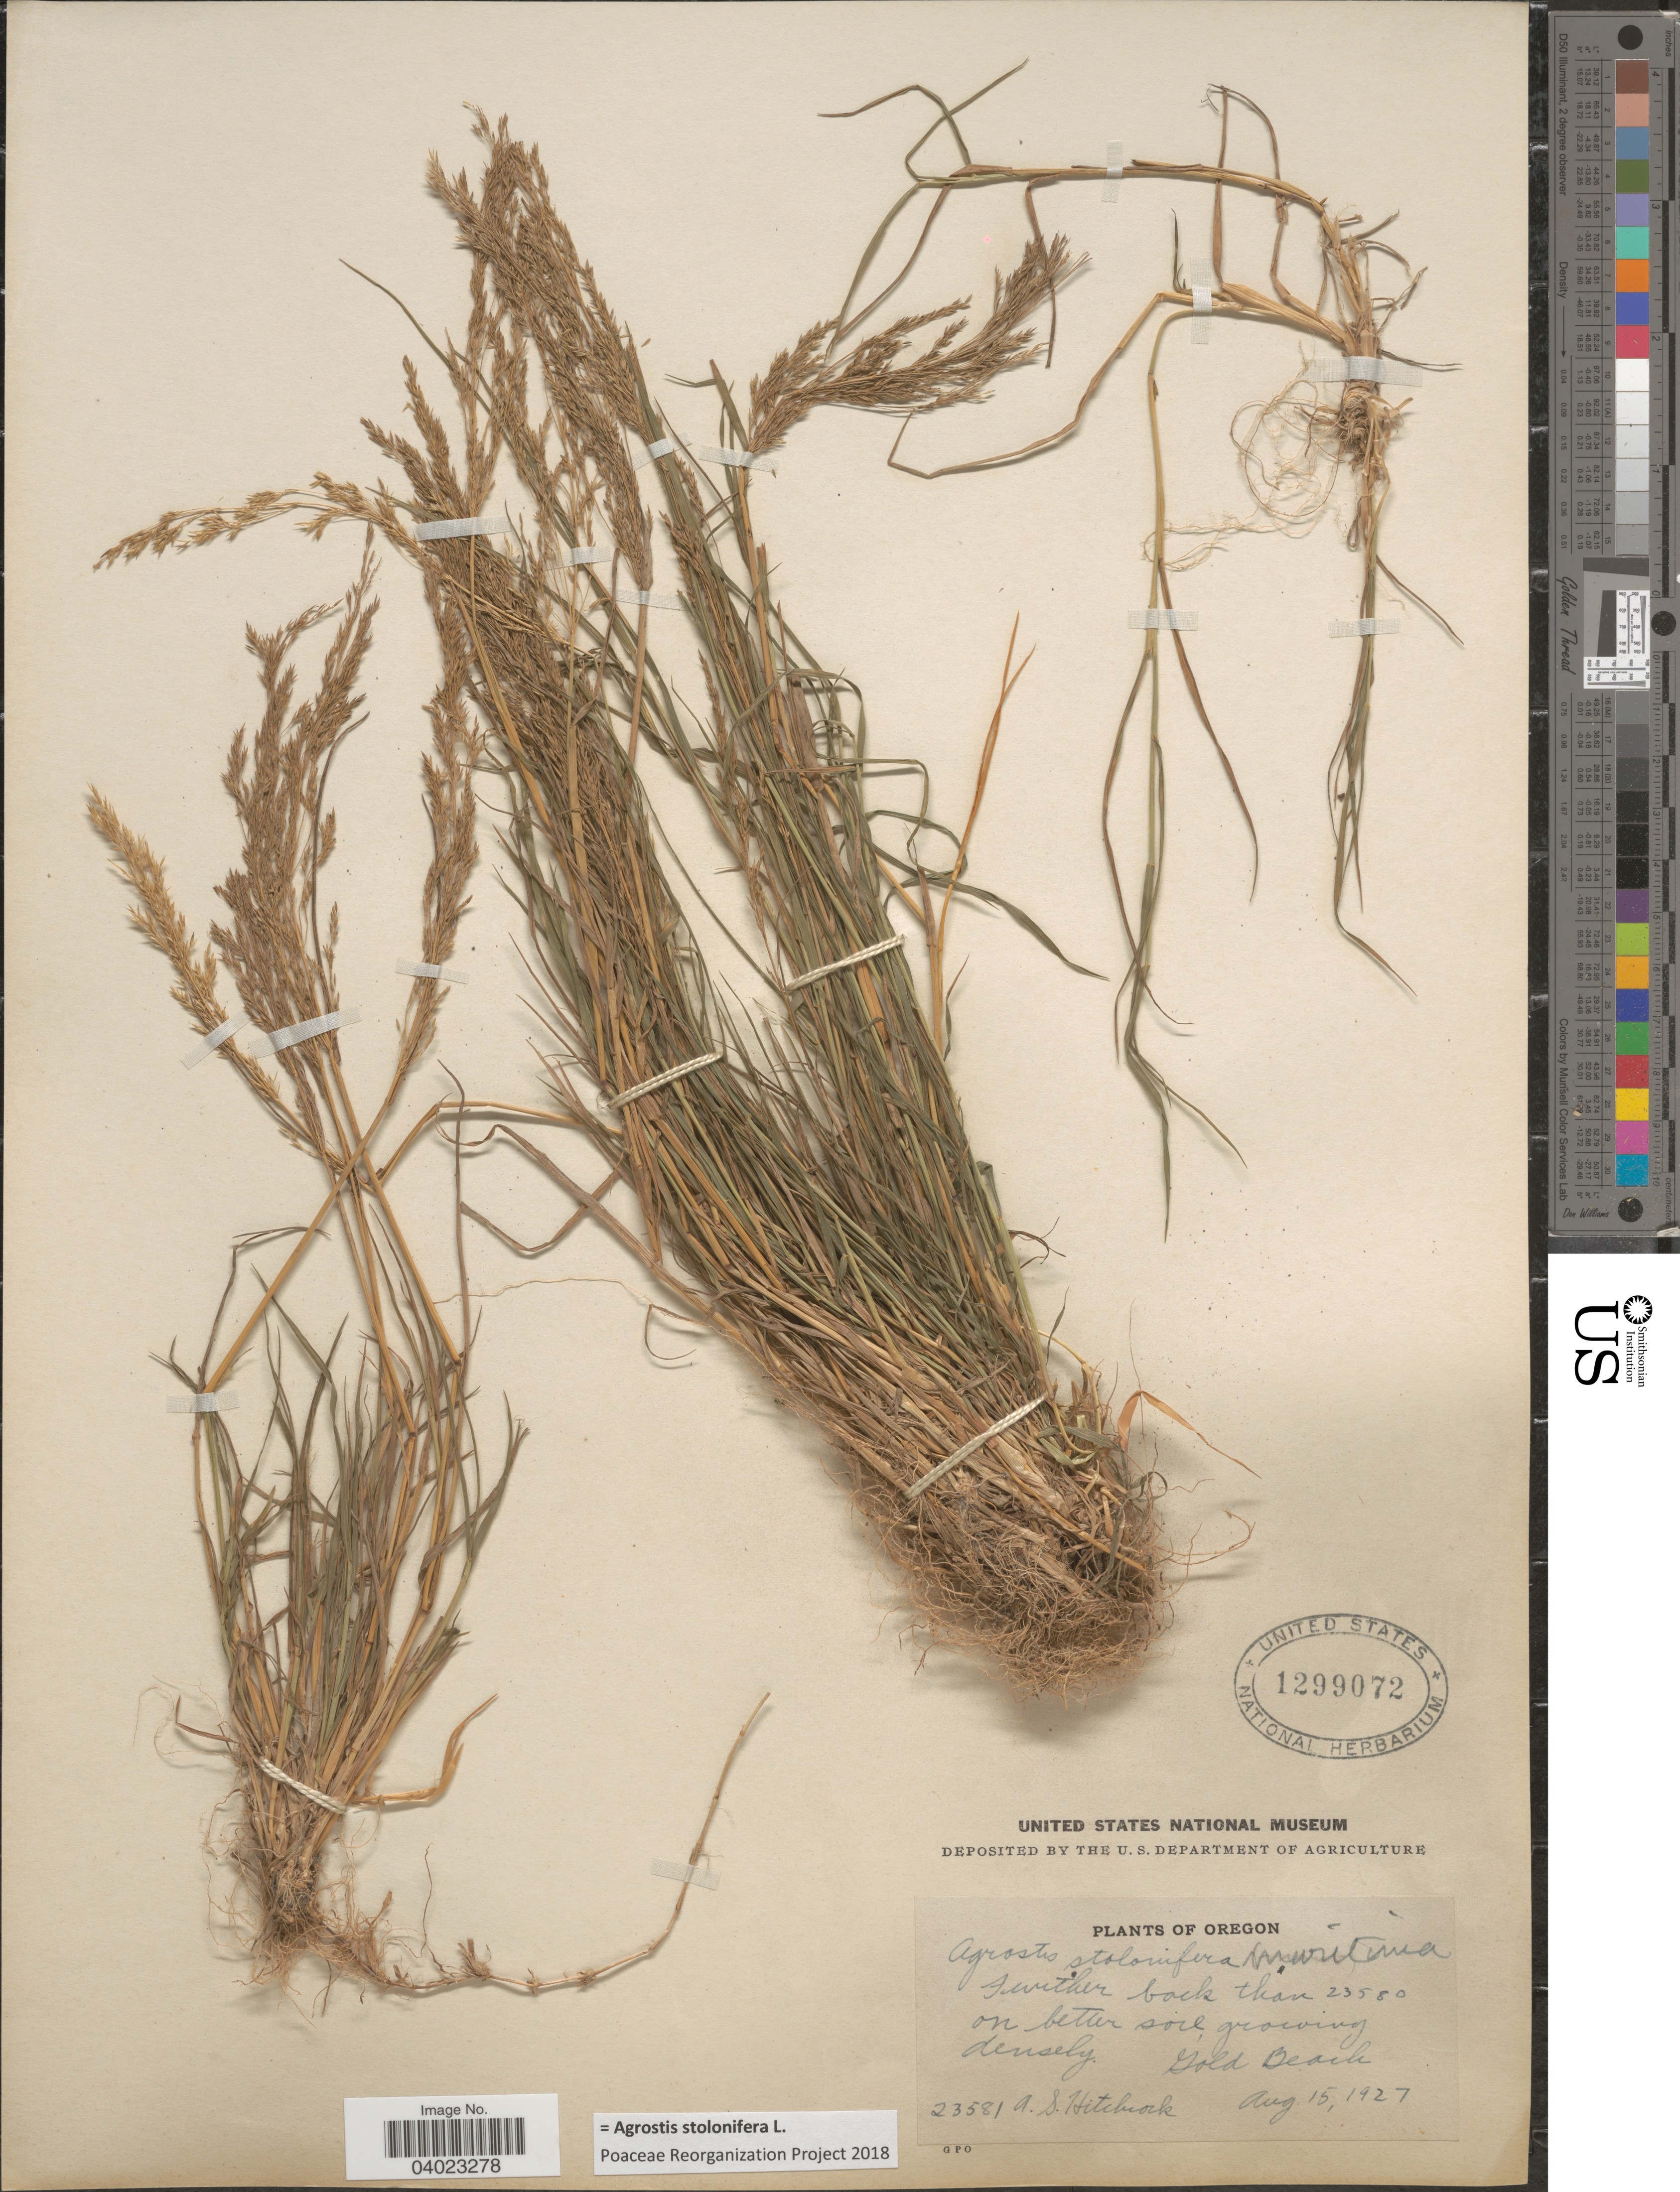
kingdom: Plantae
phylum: Tracheophyta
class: Liliopsida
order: Poales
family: Poaceae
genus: Agrostis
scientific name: Agrostis stolonifera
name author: L.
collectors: A. S. Hitchcock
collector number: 23581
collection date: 1927-08-15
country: United States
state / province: Oregon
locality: Gold Beach.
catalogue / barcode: US 1299072